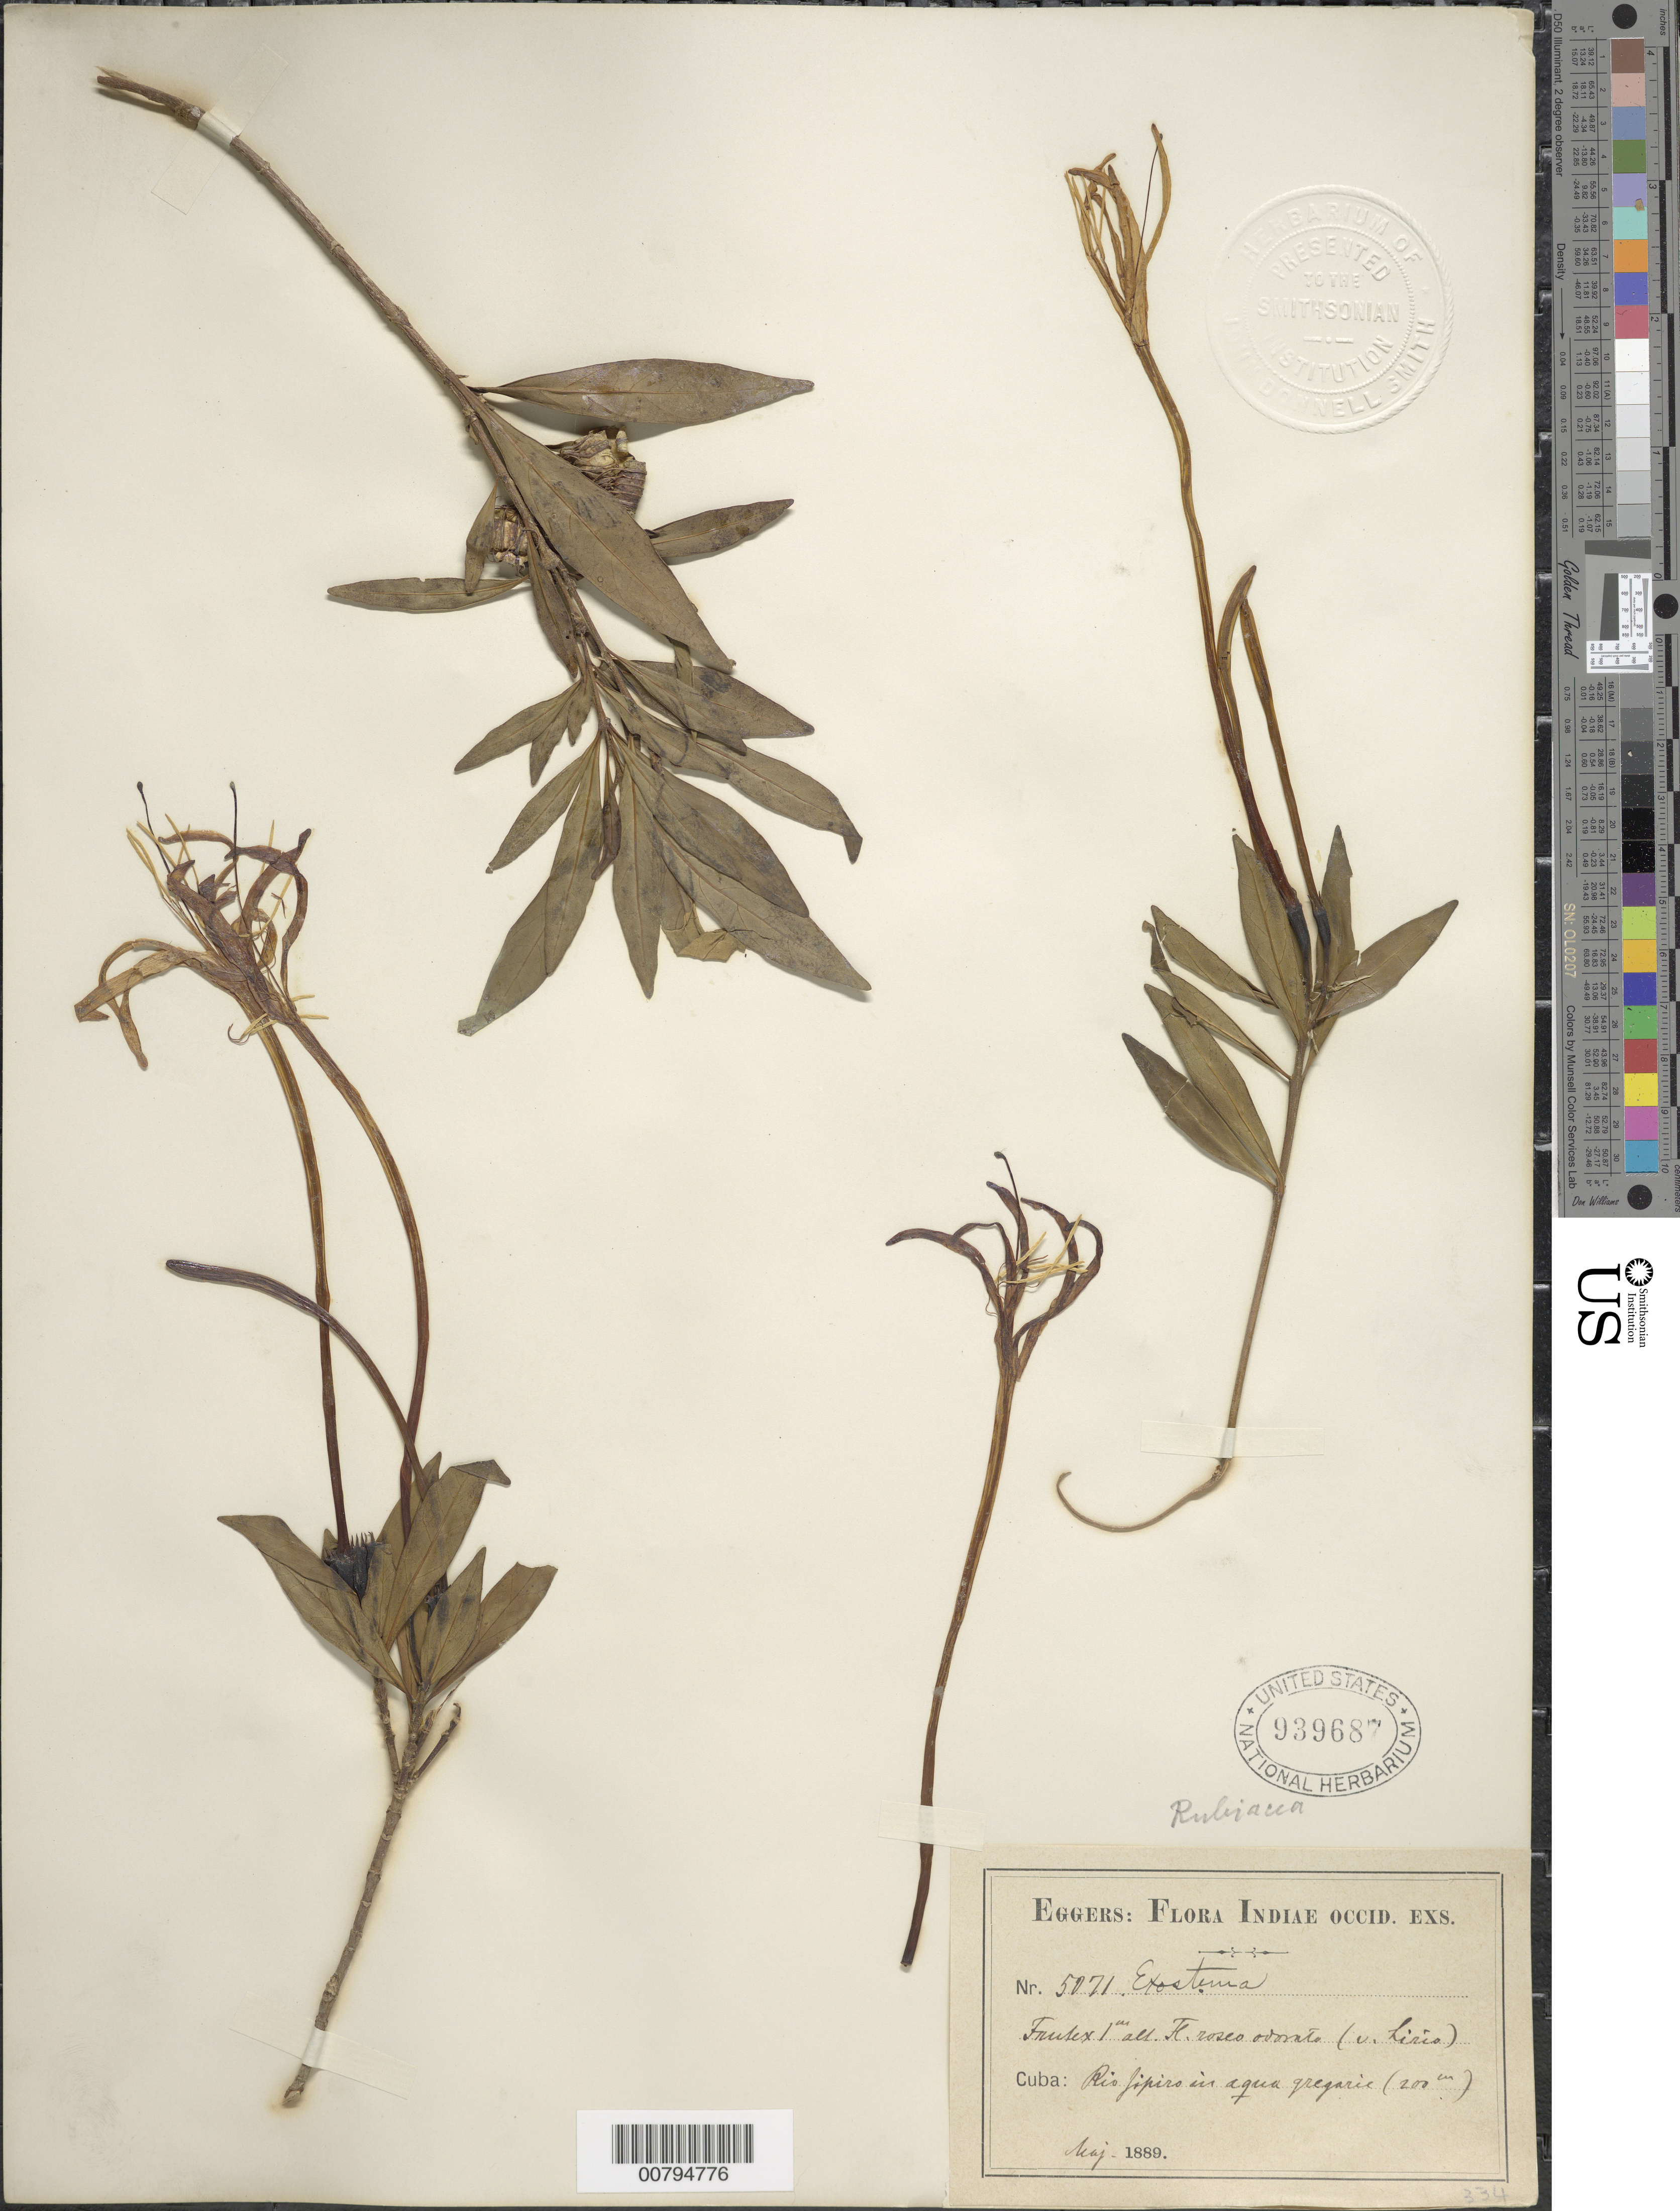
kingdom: Plantae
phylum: Tracheophyta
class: Magnoliopsida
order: Gentianales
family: Rubiaceae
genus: Exostema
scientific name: Exostema longiflorum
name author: (Lamb.) Roem. & Schult.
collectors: H. F. A. von Eggers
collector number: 5071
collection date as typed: May 1889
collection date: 1889-05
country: Cuba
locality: Rio Jipiro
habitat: In aqua gregarie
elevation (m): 200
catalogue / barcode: US 939687